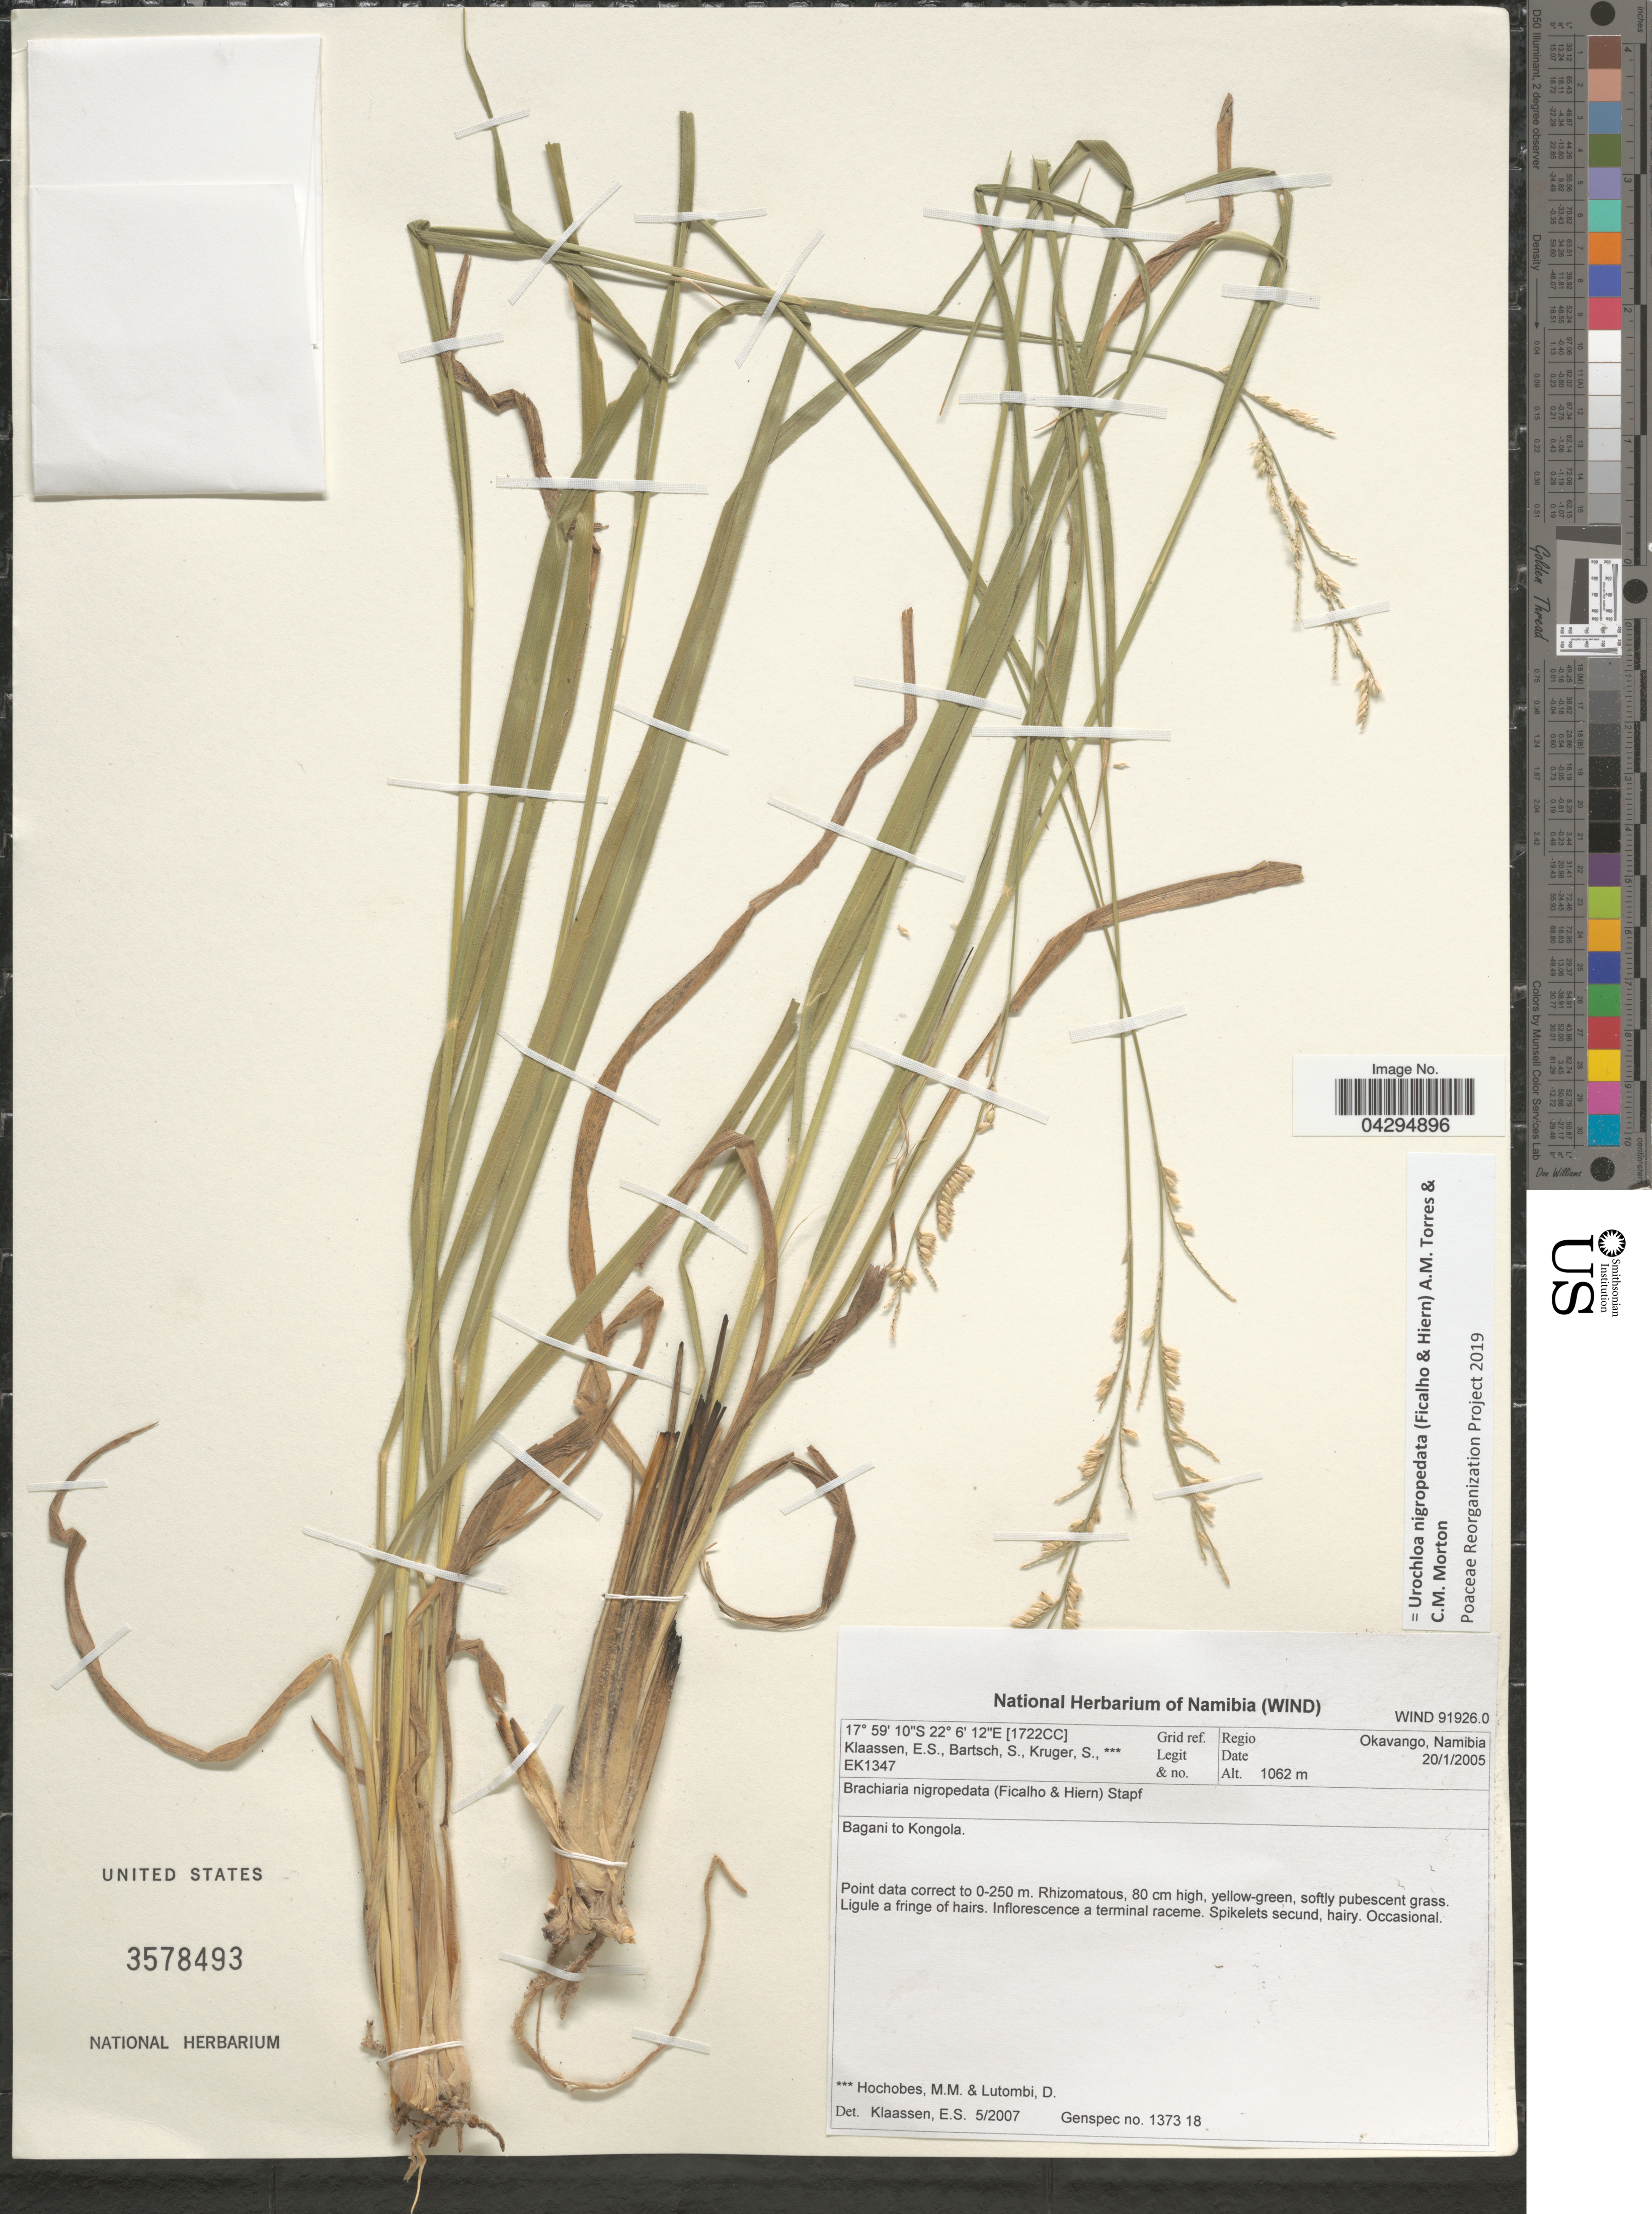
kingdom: Plantae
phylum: Tracheophyta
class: Liliopsida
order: Poales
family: Poaceae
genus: Urochloa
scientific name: Urochloa nigropedata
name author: (Ficalho & Hiern) A.M. Torres & C.M. Morton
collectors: E. S. Klaassen, S. Bartsch, S. Kruger, M. Hochobes & D. Lutombi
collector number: EK1347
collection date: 2005-01-20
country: Namibia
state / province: Kavango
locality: Grid ref. [1722CC]. Regio Okavango. Bagani to Kongola.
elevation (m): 1062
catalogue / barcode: US 3578493